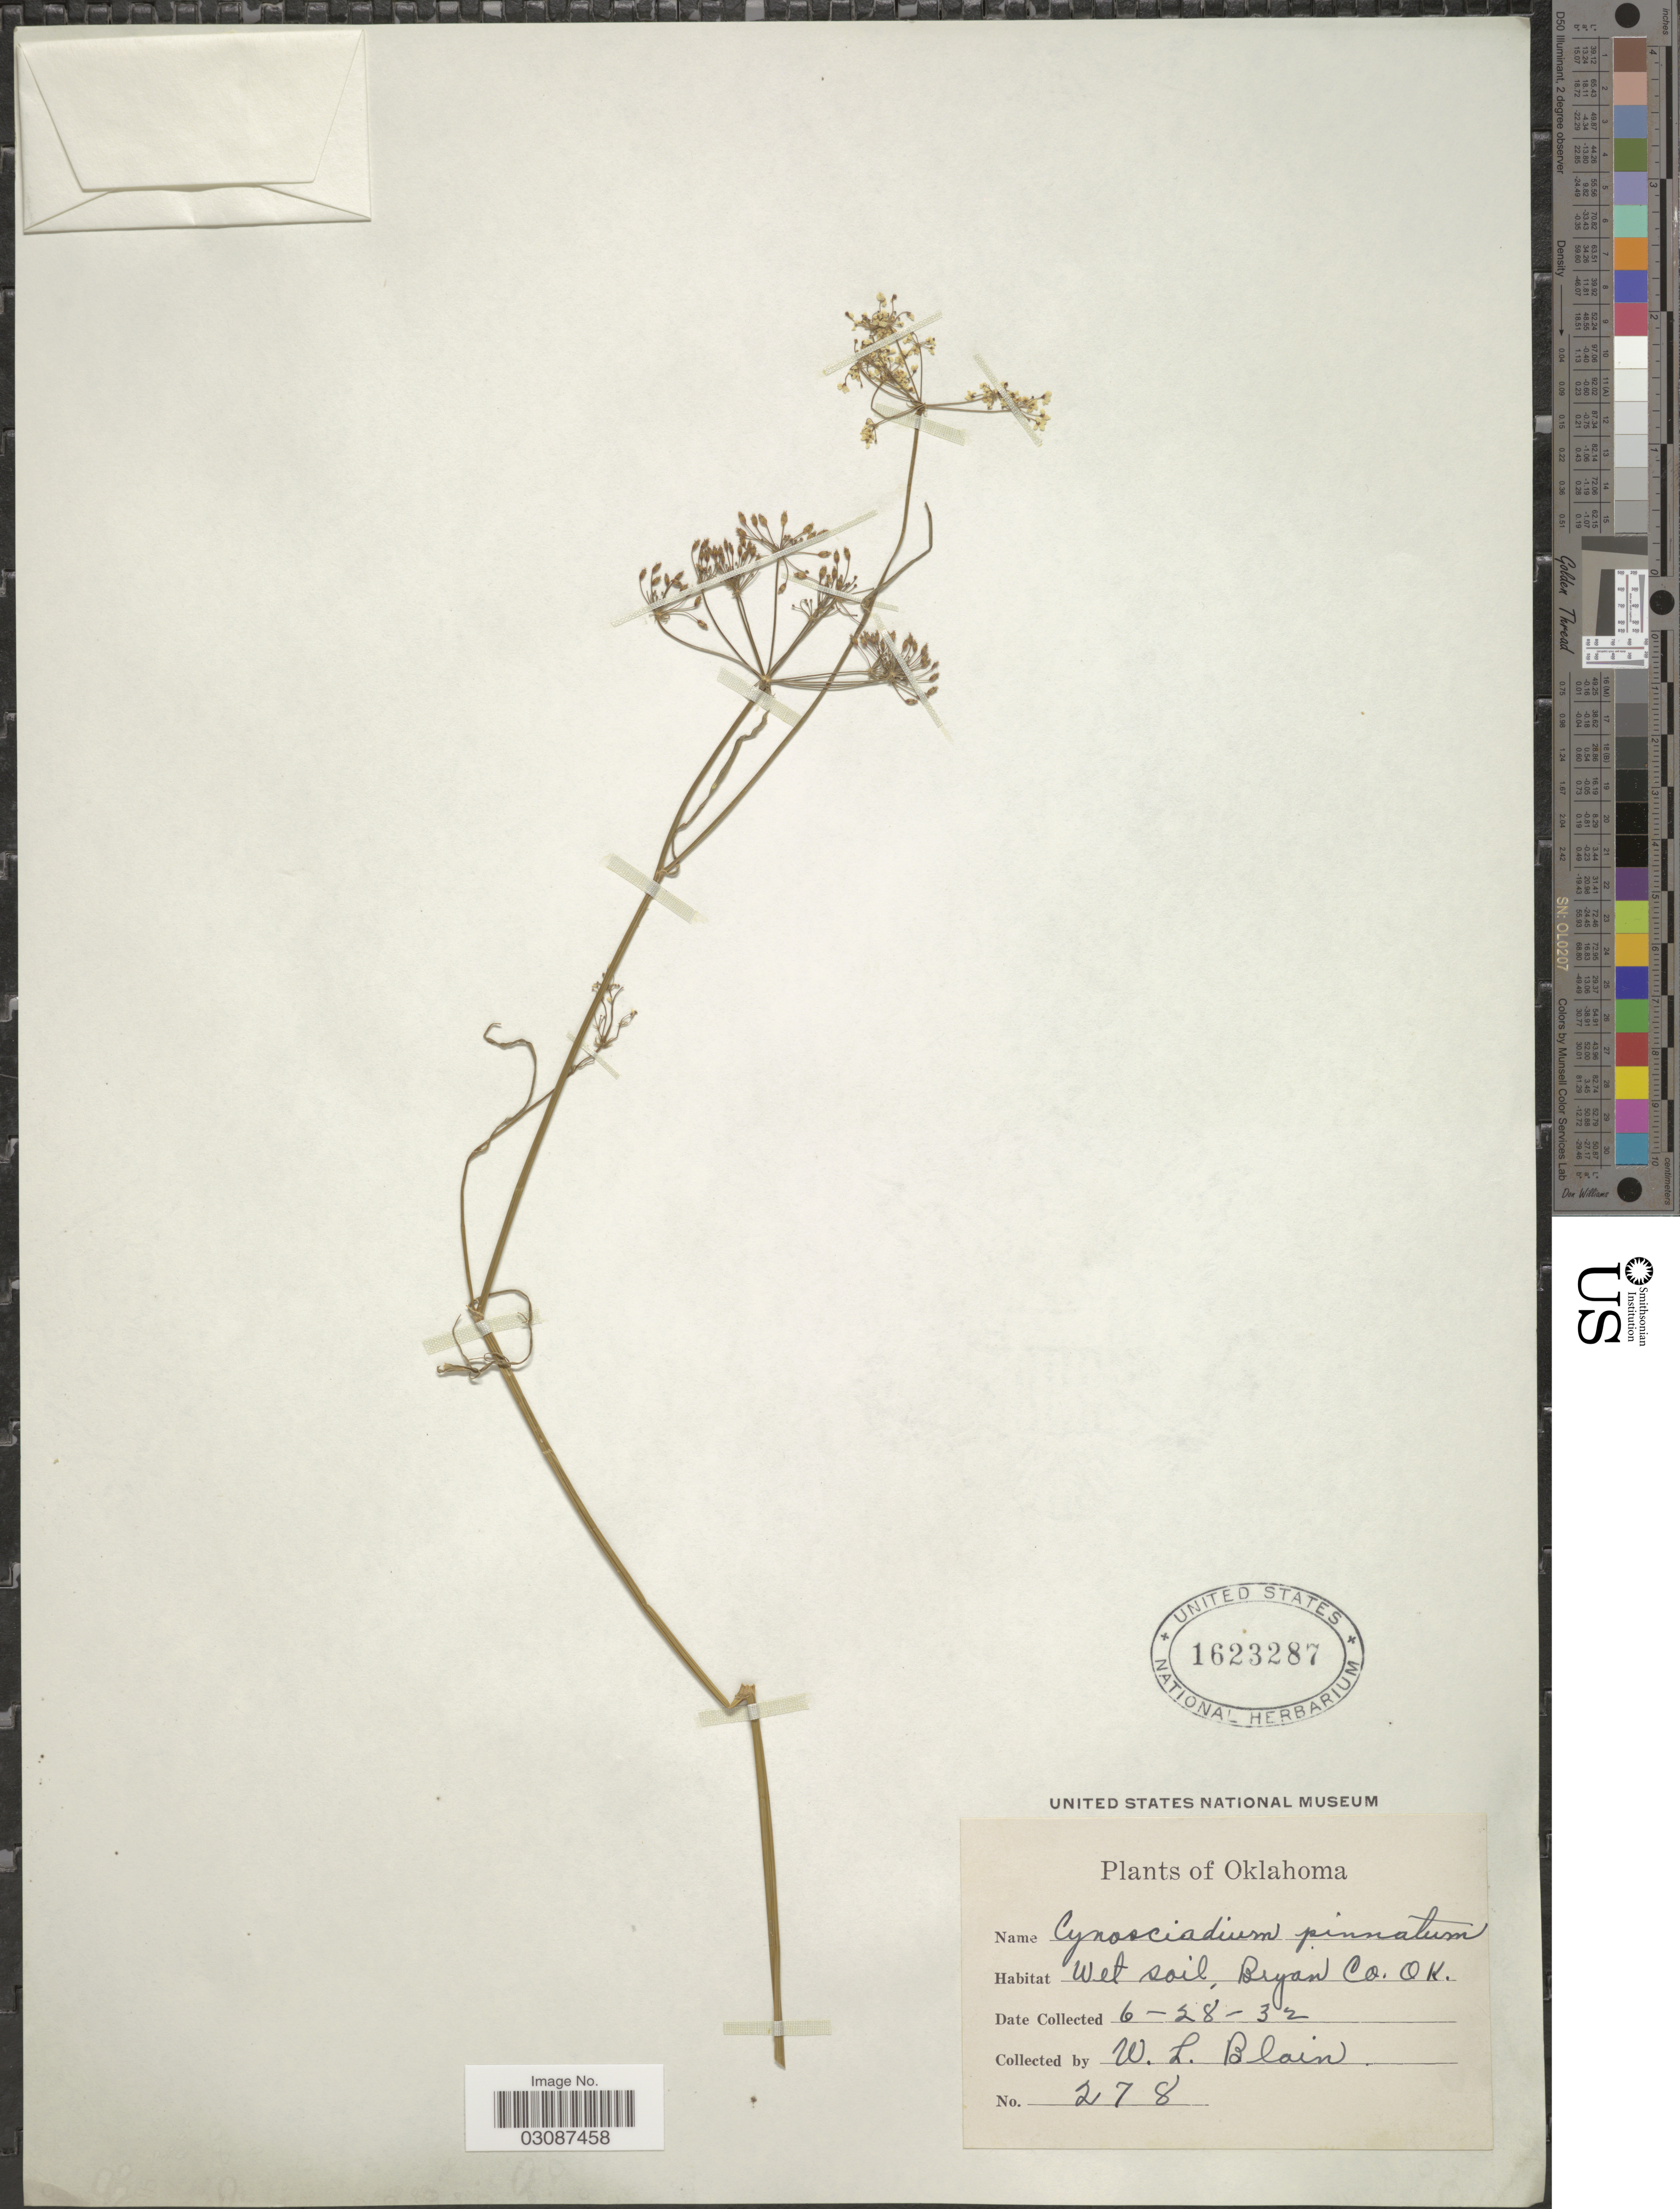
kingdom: Plantae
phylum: Tracheophyta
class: Magnoliopsida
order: Apiales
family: Apiaceae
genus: Limnosciadium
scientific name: Limnosciadium pinnatum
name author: (DC.) Mathias & Constance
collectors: W. Blain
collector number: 278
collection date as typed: Transcribed d/m/y: 28/6/32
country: United States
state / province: Oklahoma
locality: Wet soil, Bryan Co.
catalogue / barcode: US 1623287